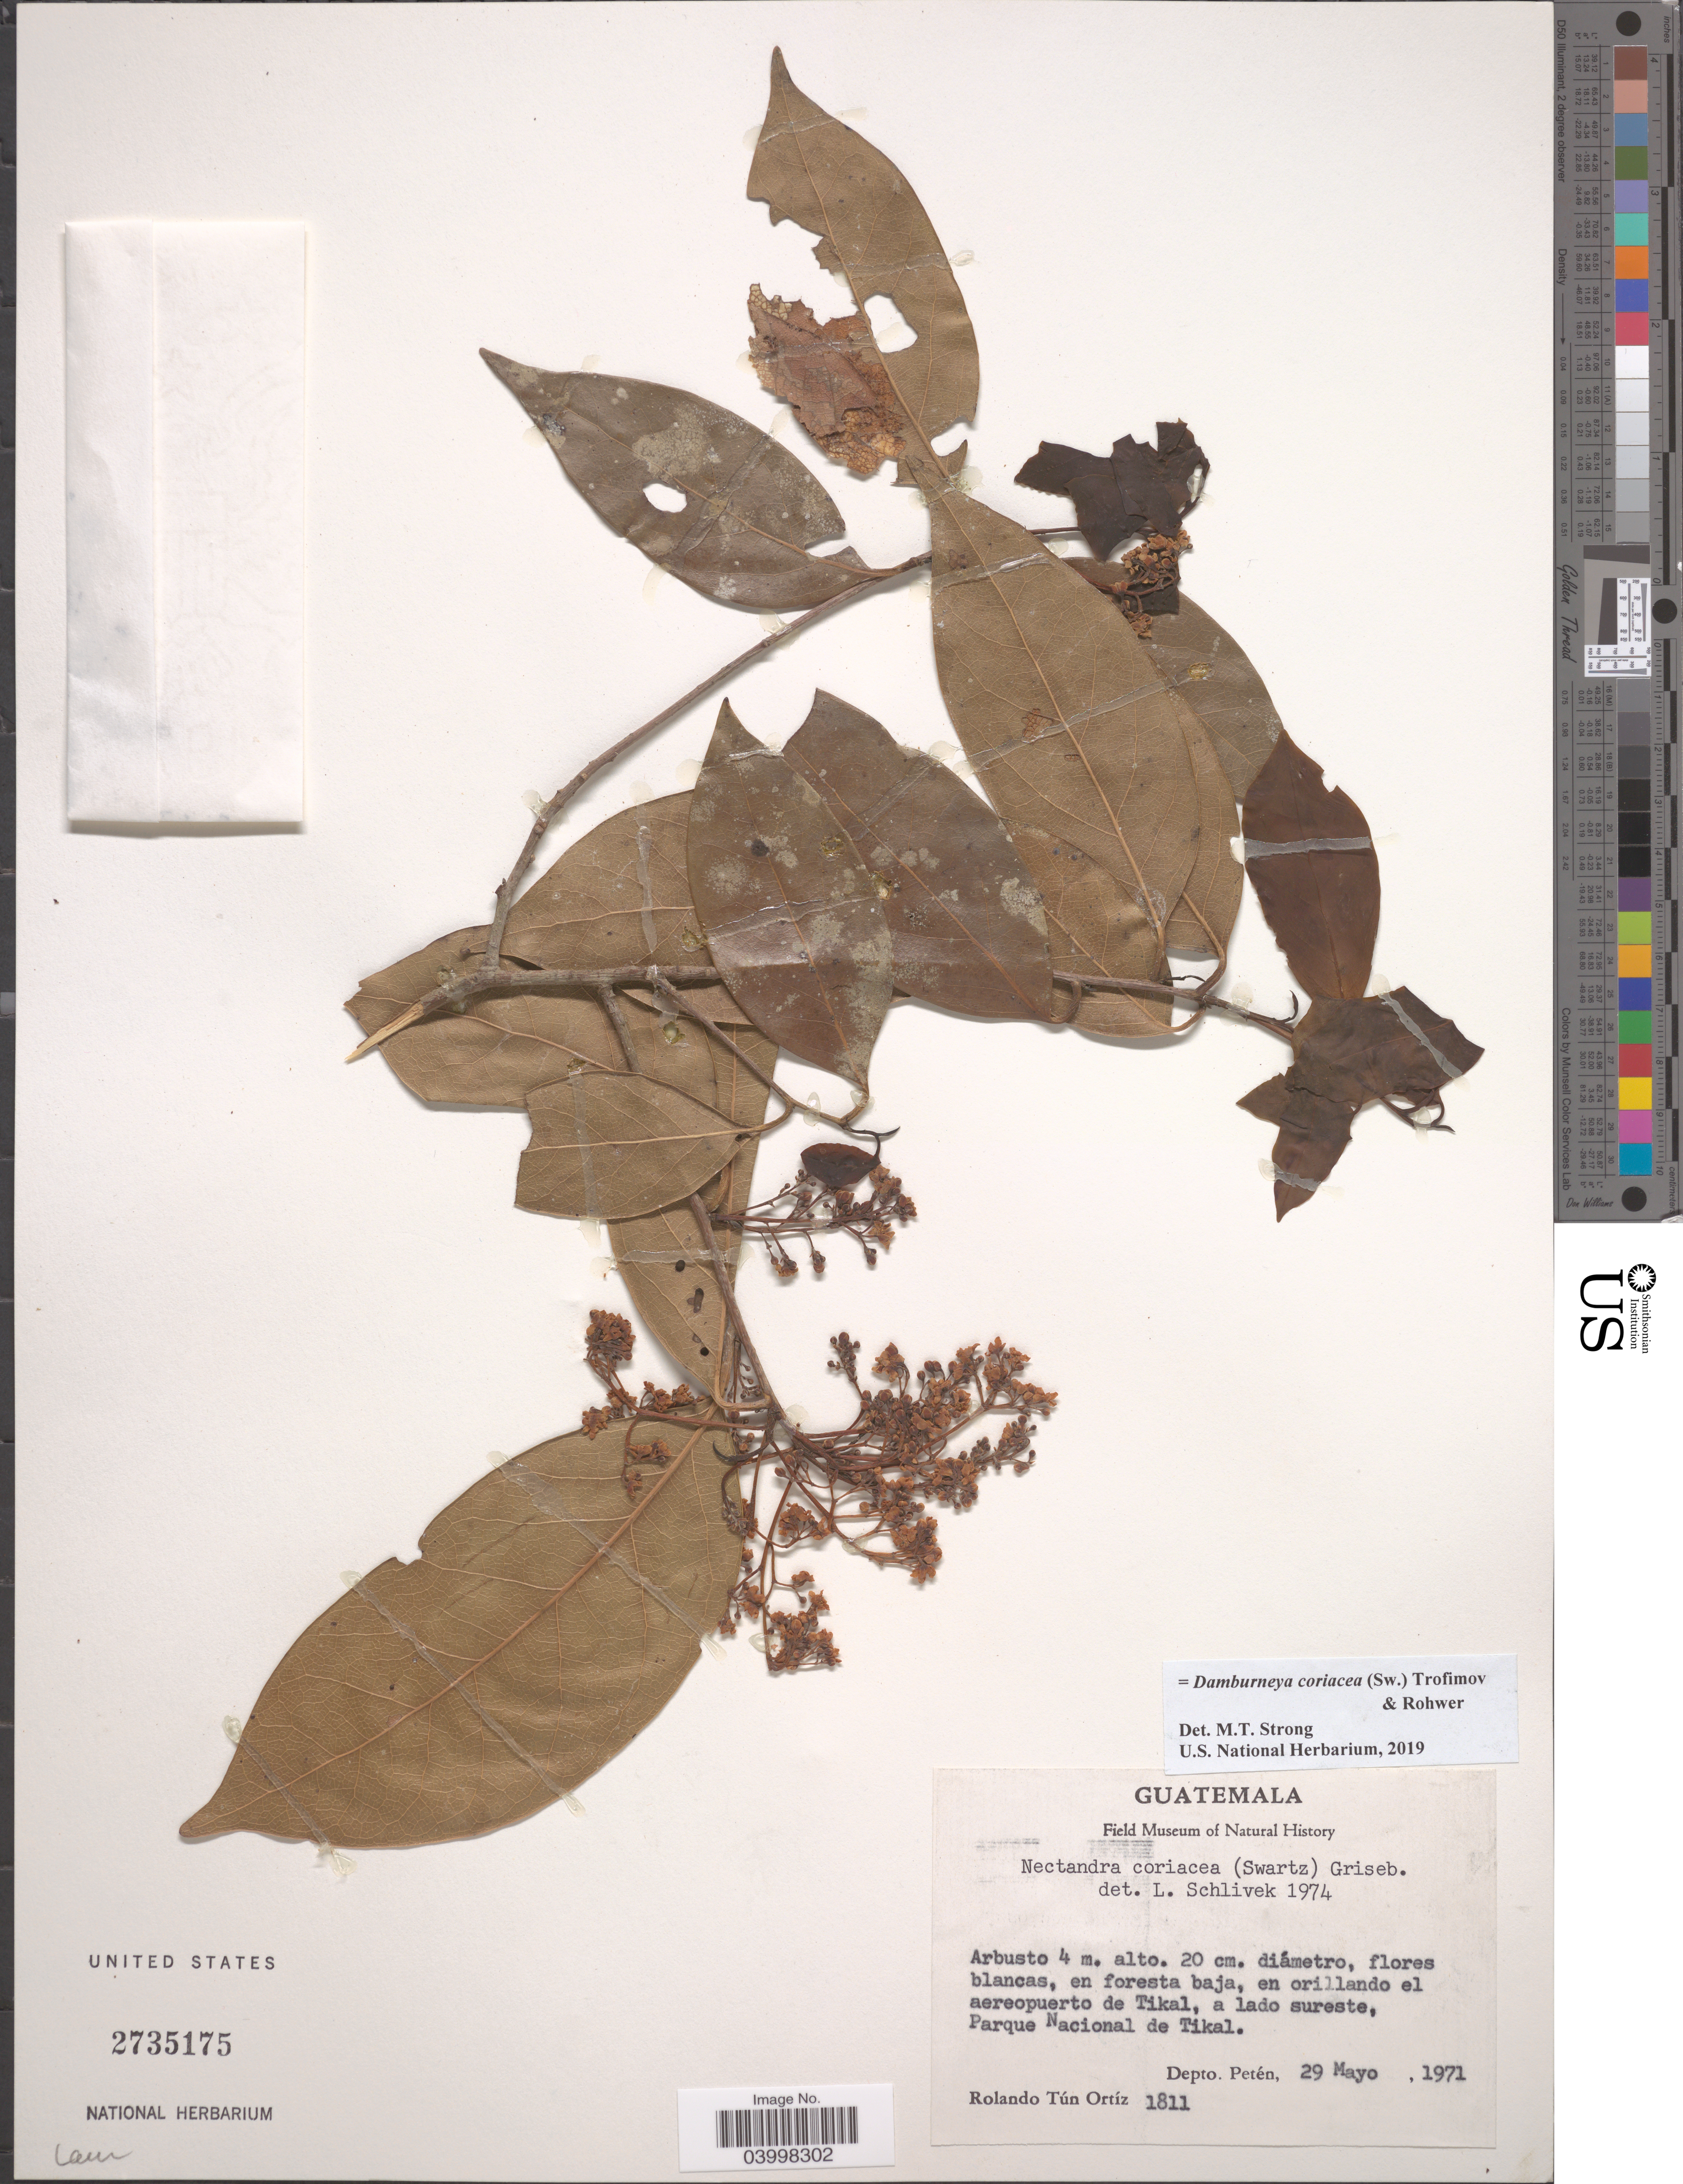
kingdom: Plantae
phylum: Tracheophyta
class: Magnoliopsida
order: Laurales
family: Lauraceae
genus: Damburneya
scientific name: Damburneya coriacea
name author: (Sw.) Trofimov & Rohwer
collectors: R. Ortiz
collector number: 1811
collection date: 1971-05-29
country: Guatemala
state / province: El Peten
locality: En orillando el aereopuerto de Tikal, a lado sureste, Parque Nacional de Tikal. Depto. Petén.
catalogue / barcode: US 2735175